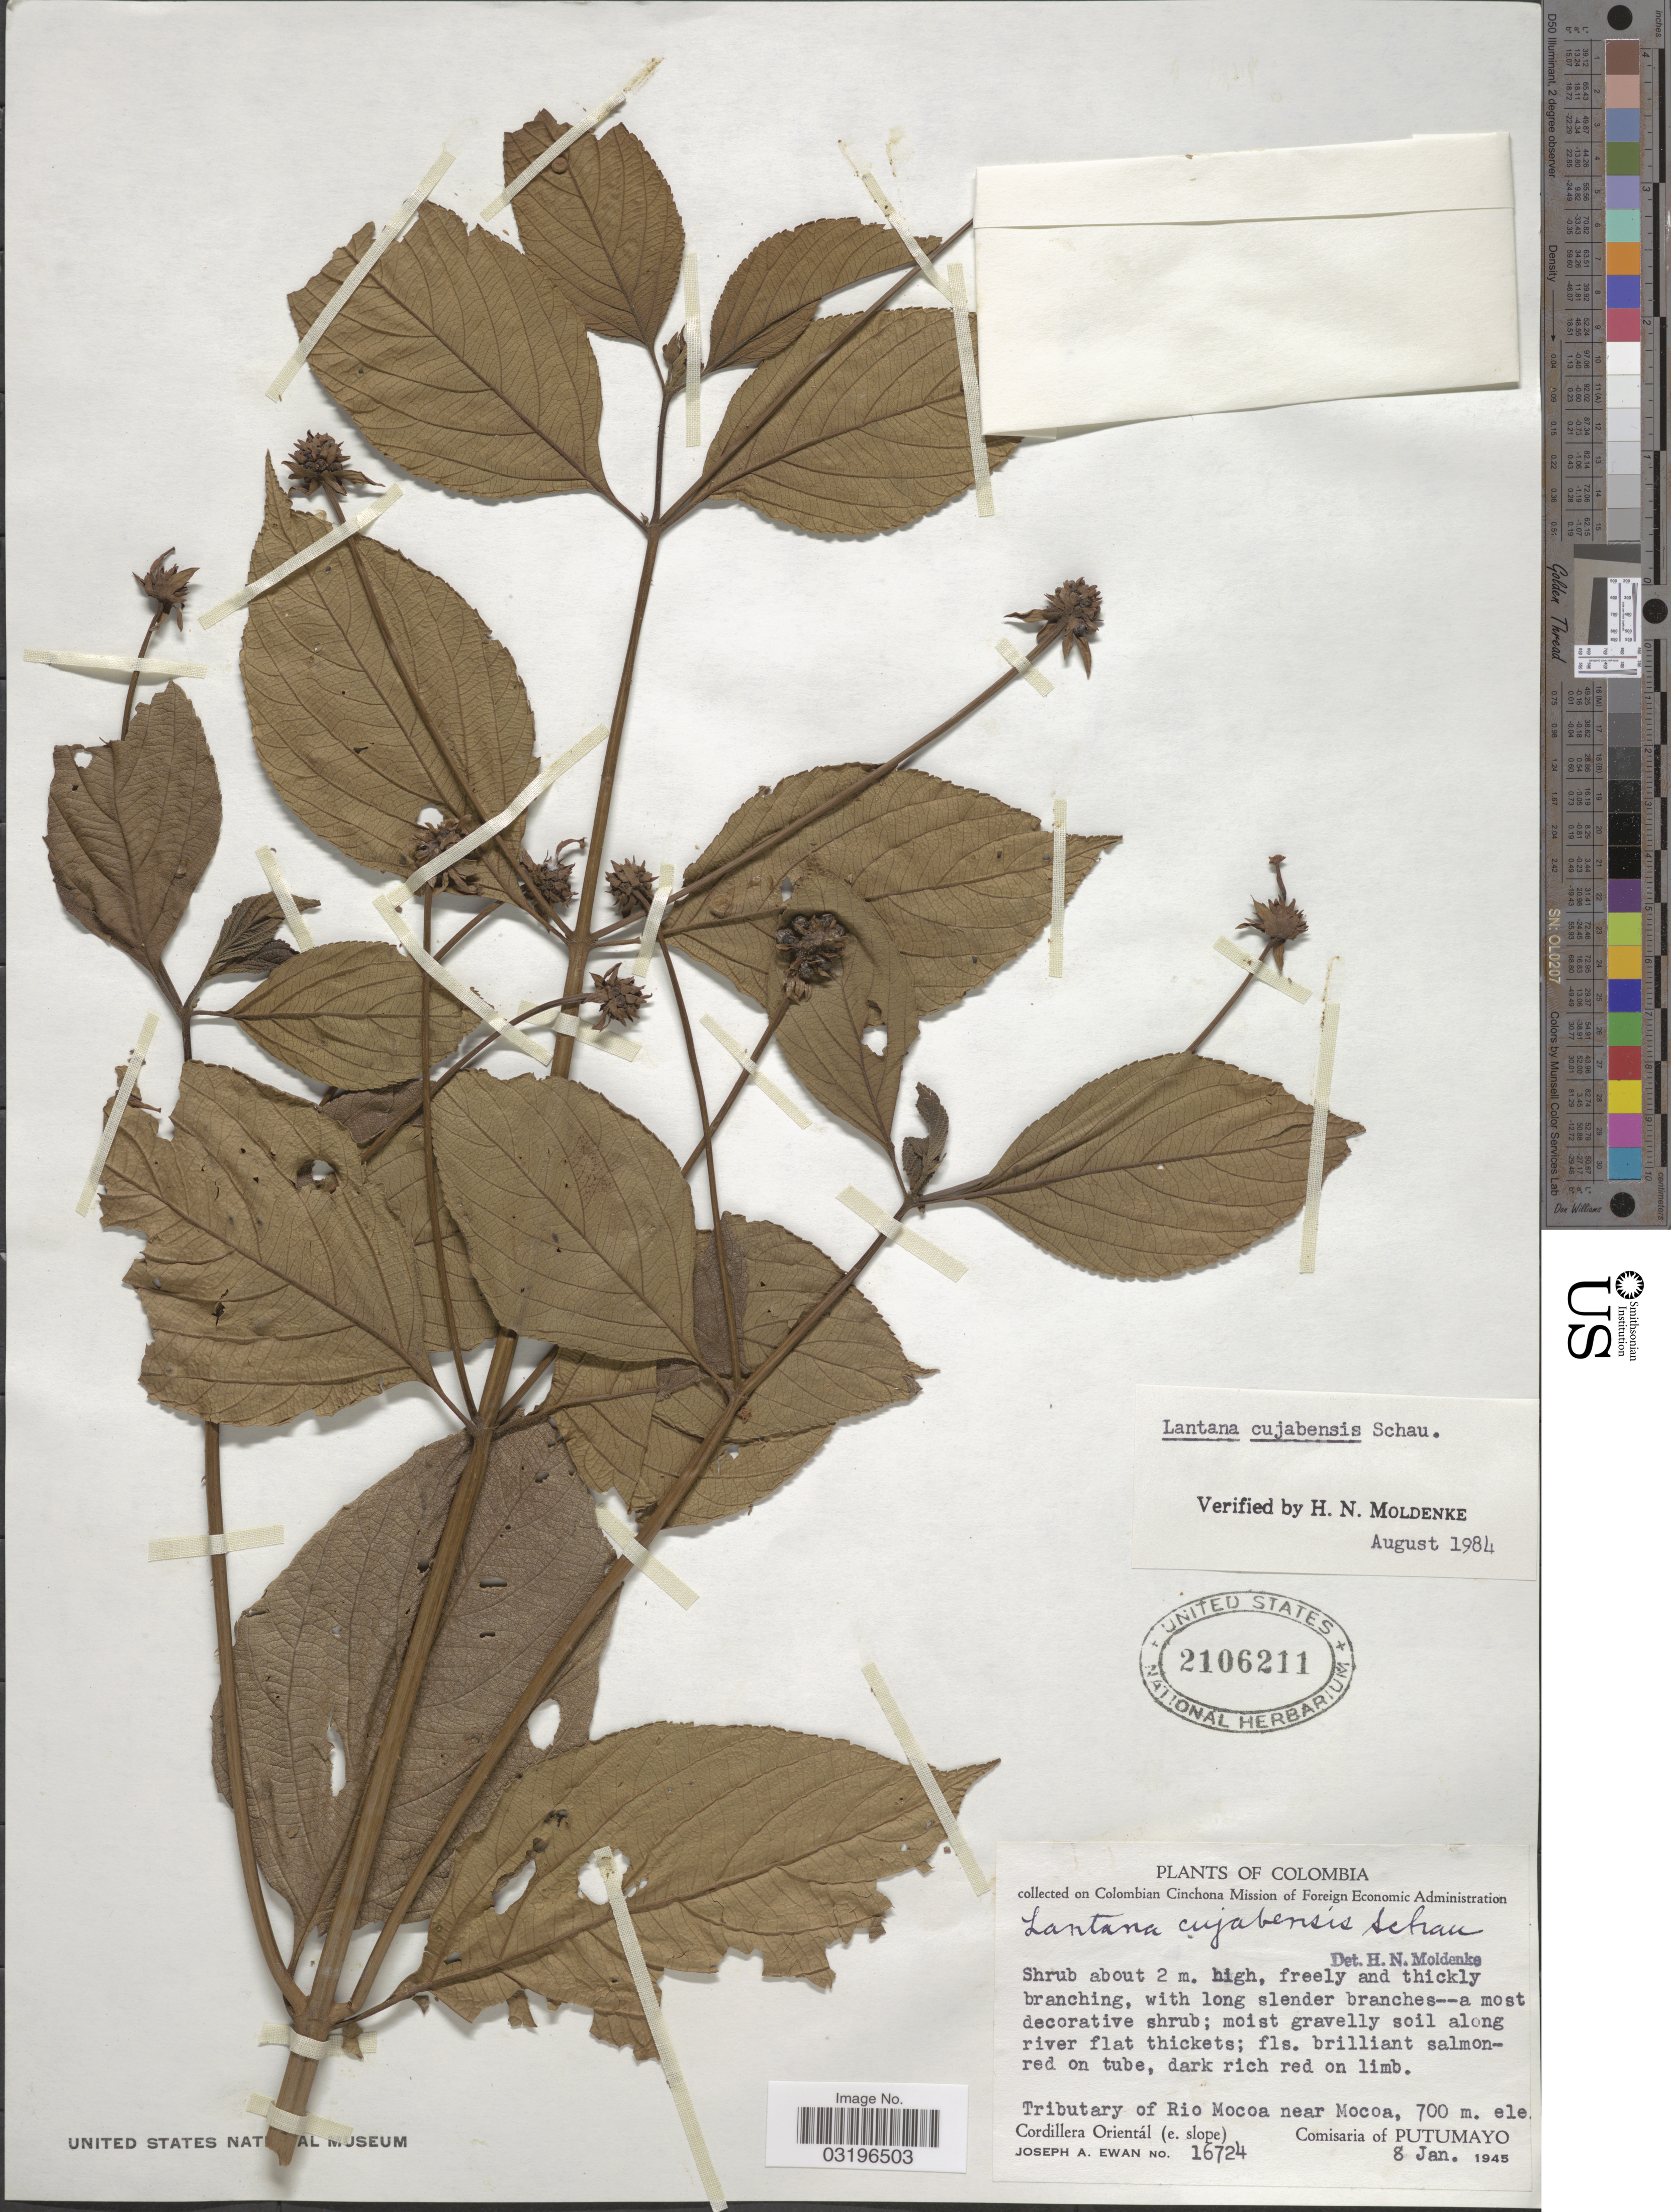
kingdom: Plantae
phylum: Tracheophyta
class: Magnoliopsida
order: Lamiales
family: Verbenaceae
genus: Lantana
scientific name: Lantana cujabensis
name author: Schau.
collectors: J. A. Ewan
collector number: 16724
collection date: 1945-01-08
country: Colombia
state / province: Putumayo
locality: Tributary of Rio Mocoa near Mocoa, Cordillera Orientál (e. slope), Comisaria of Putumayo.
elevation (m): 700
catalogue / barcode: US 2106211